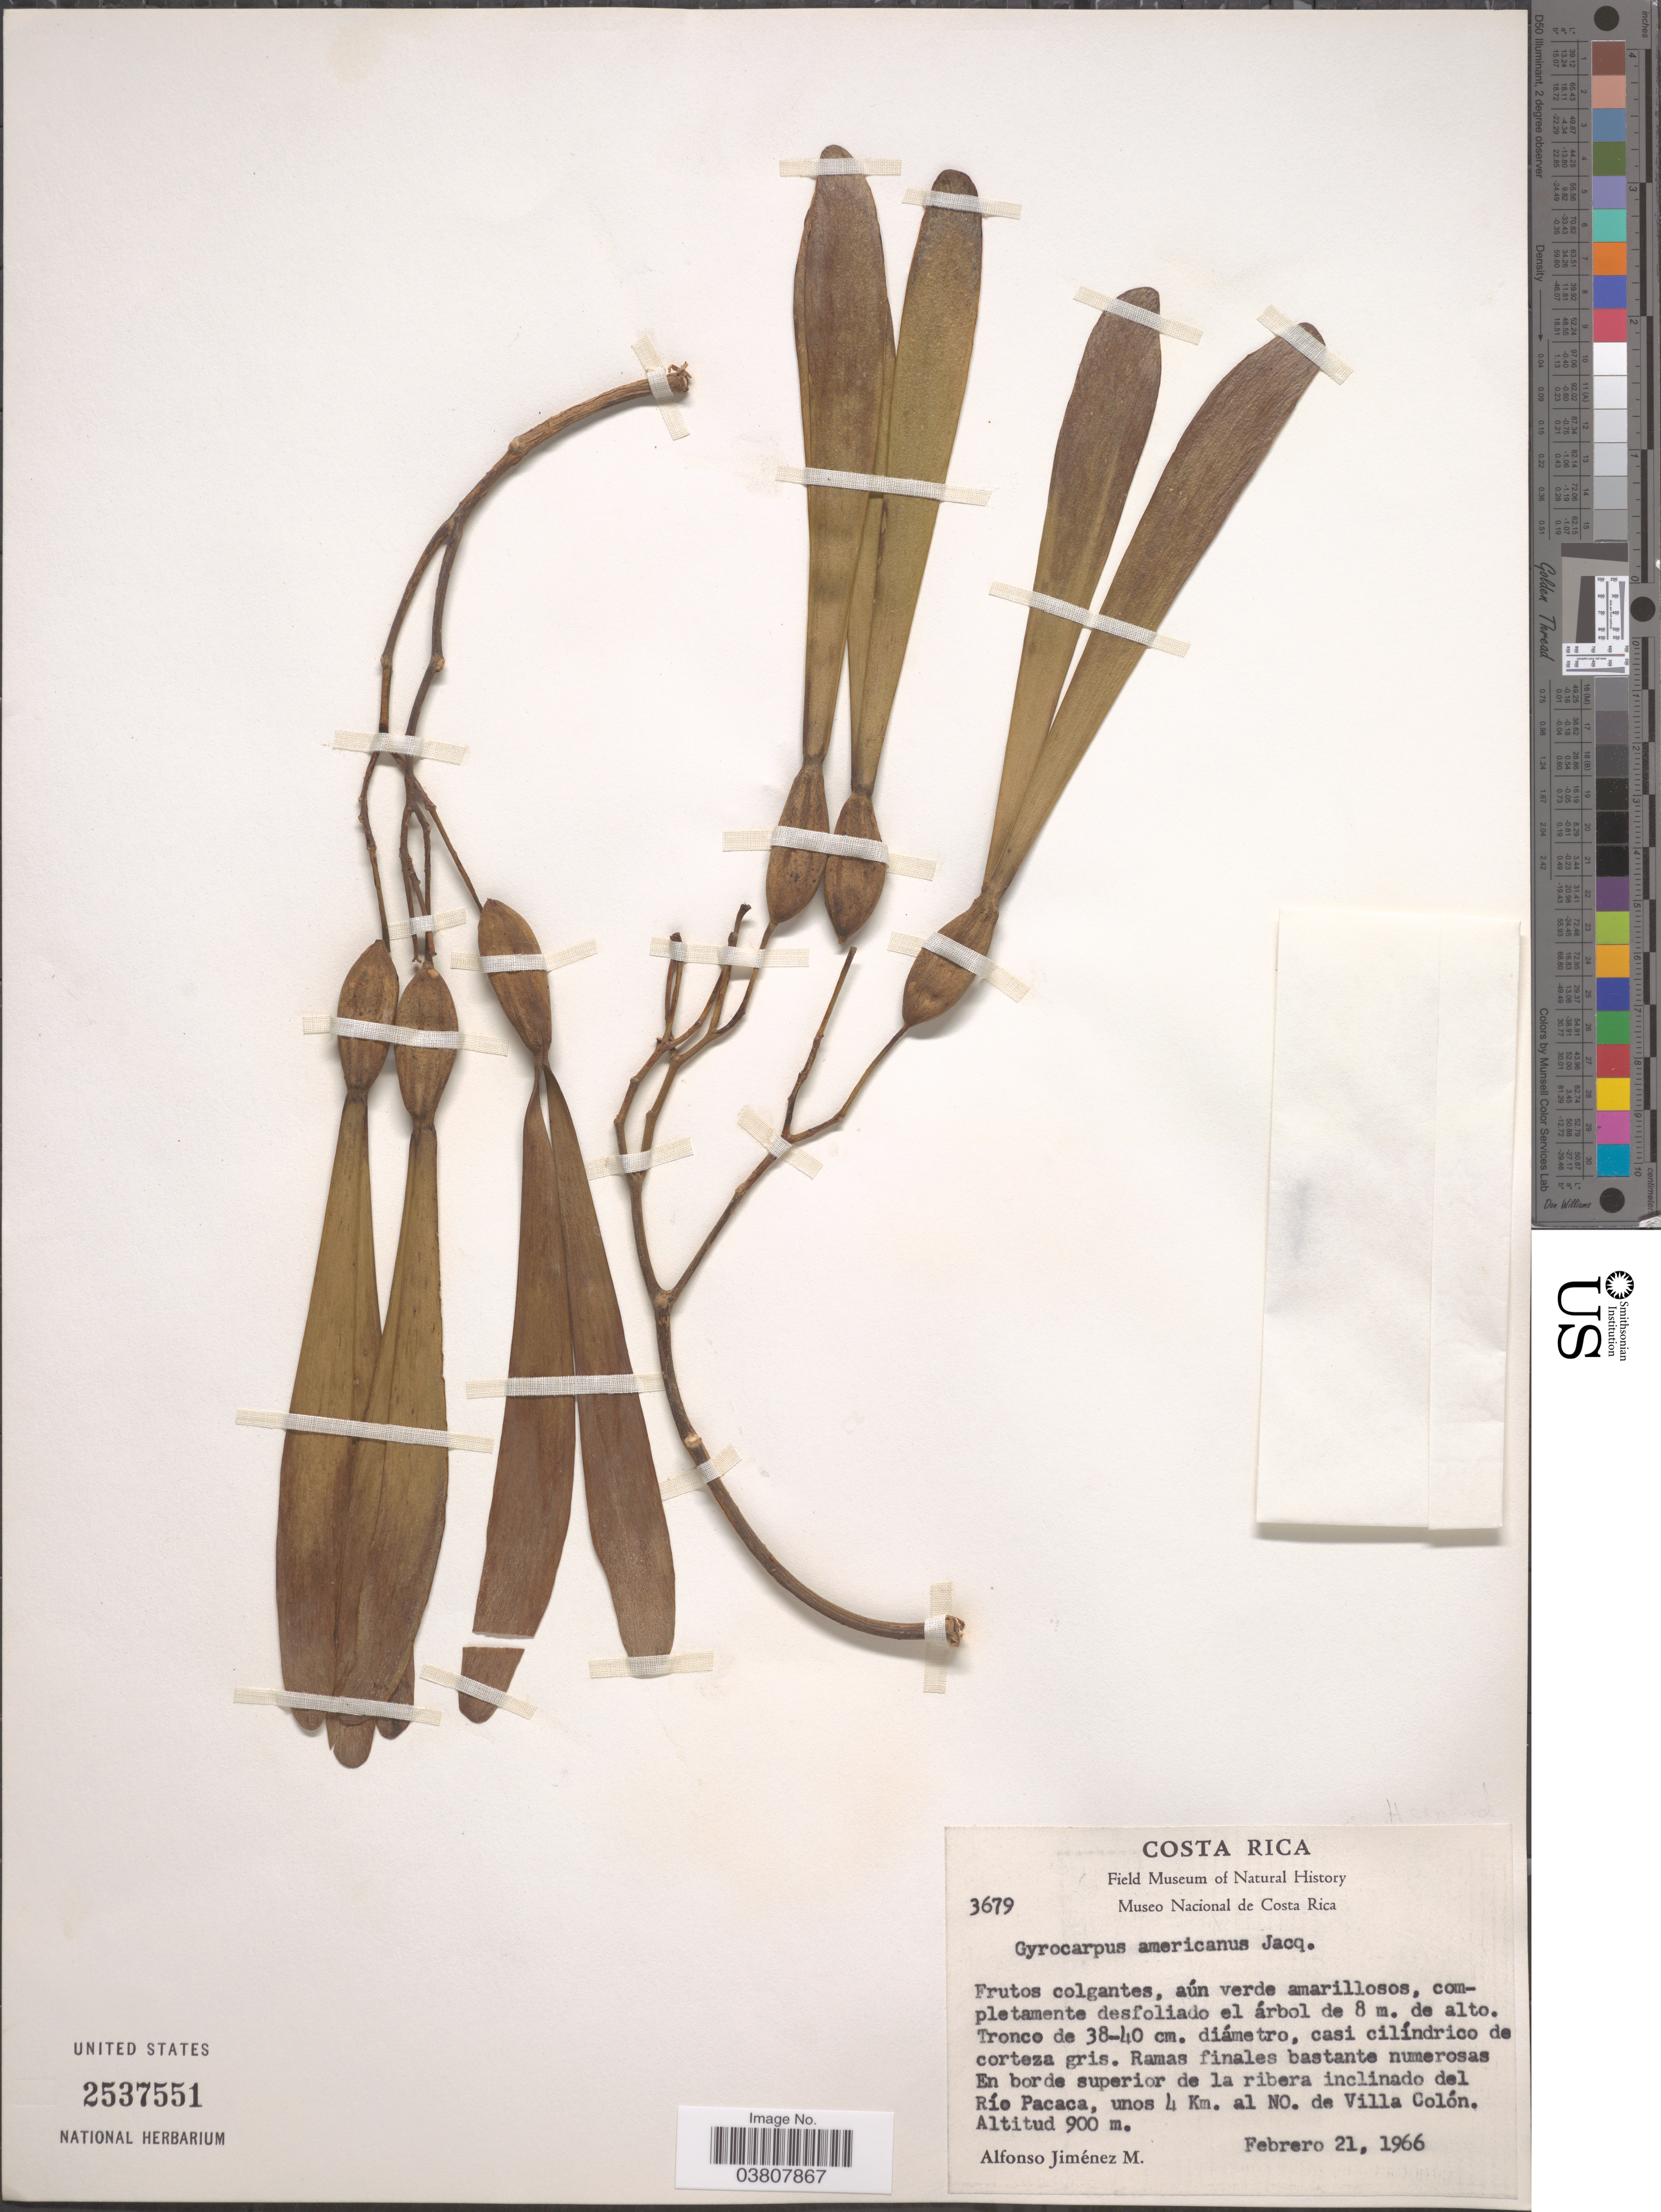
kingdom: Plantae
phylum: Tracheophyta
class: Magnoliopsida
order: Laurales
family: Hernandiaceae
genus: Gyrocarpus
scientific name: Gyrocarpus americanus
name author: Jacq.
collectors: A. Jimenez M.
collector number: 3679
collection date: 1966-02-21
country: Costa Rica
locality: Del Río Pacaca, unos 4 Km. al NO. de Villa Colón.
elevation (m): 900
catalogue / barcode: US 2537551